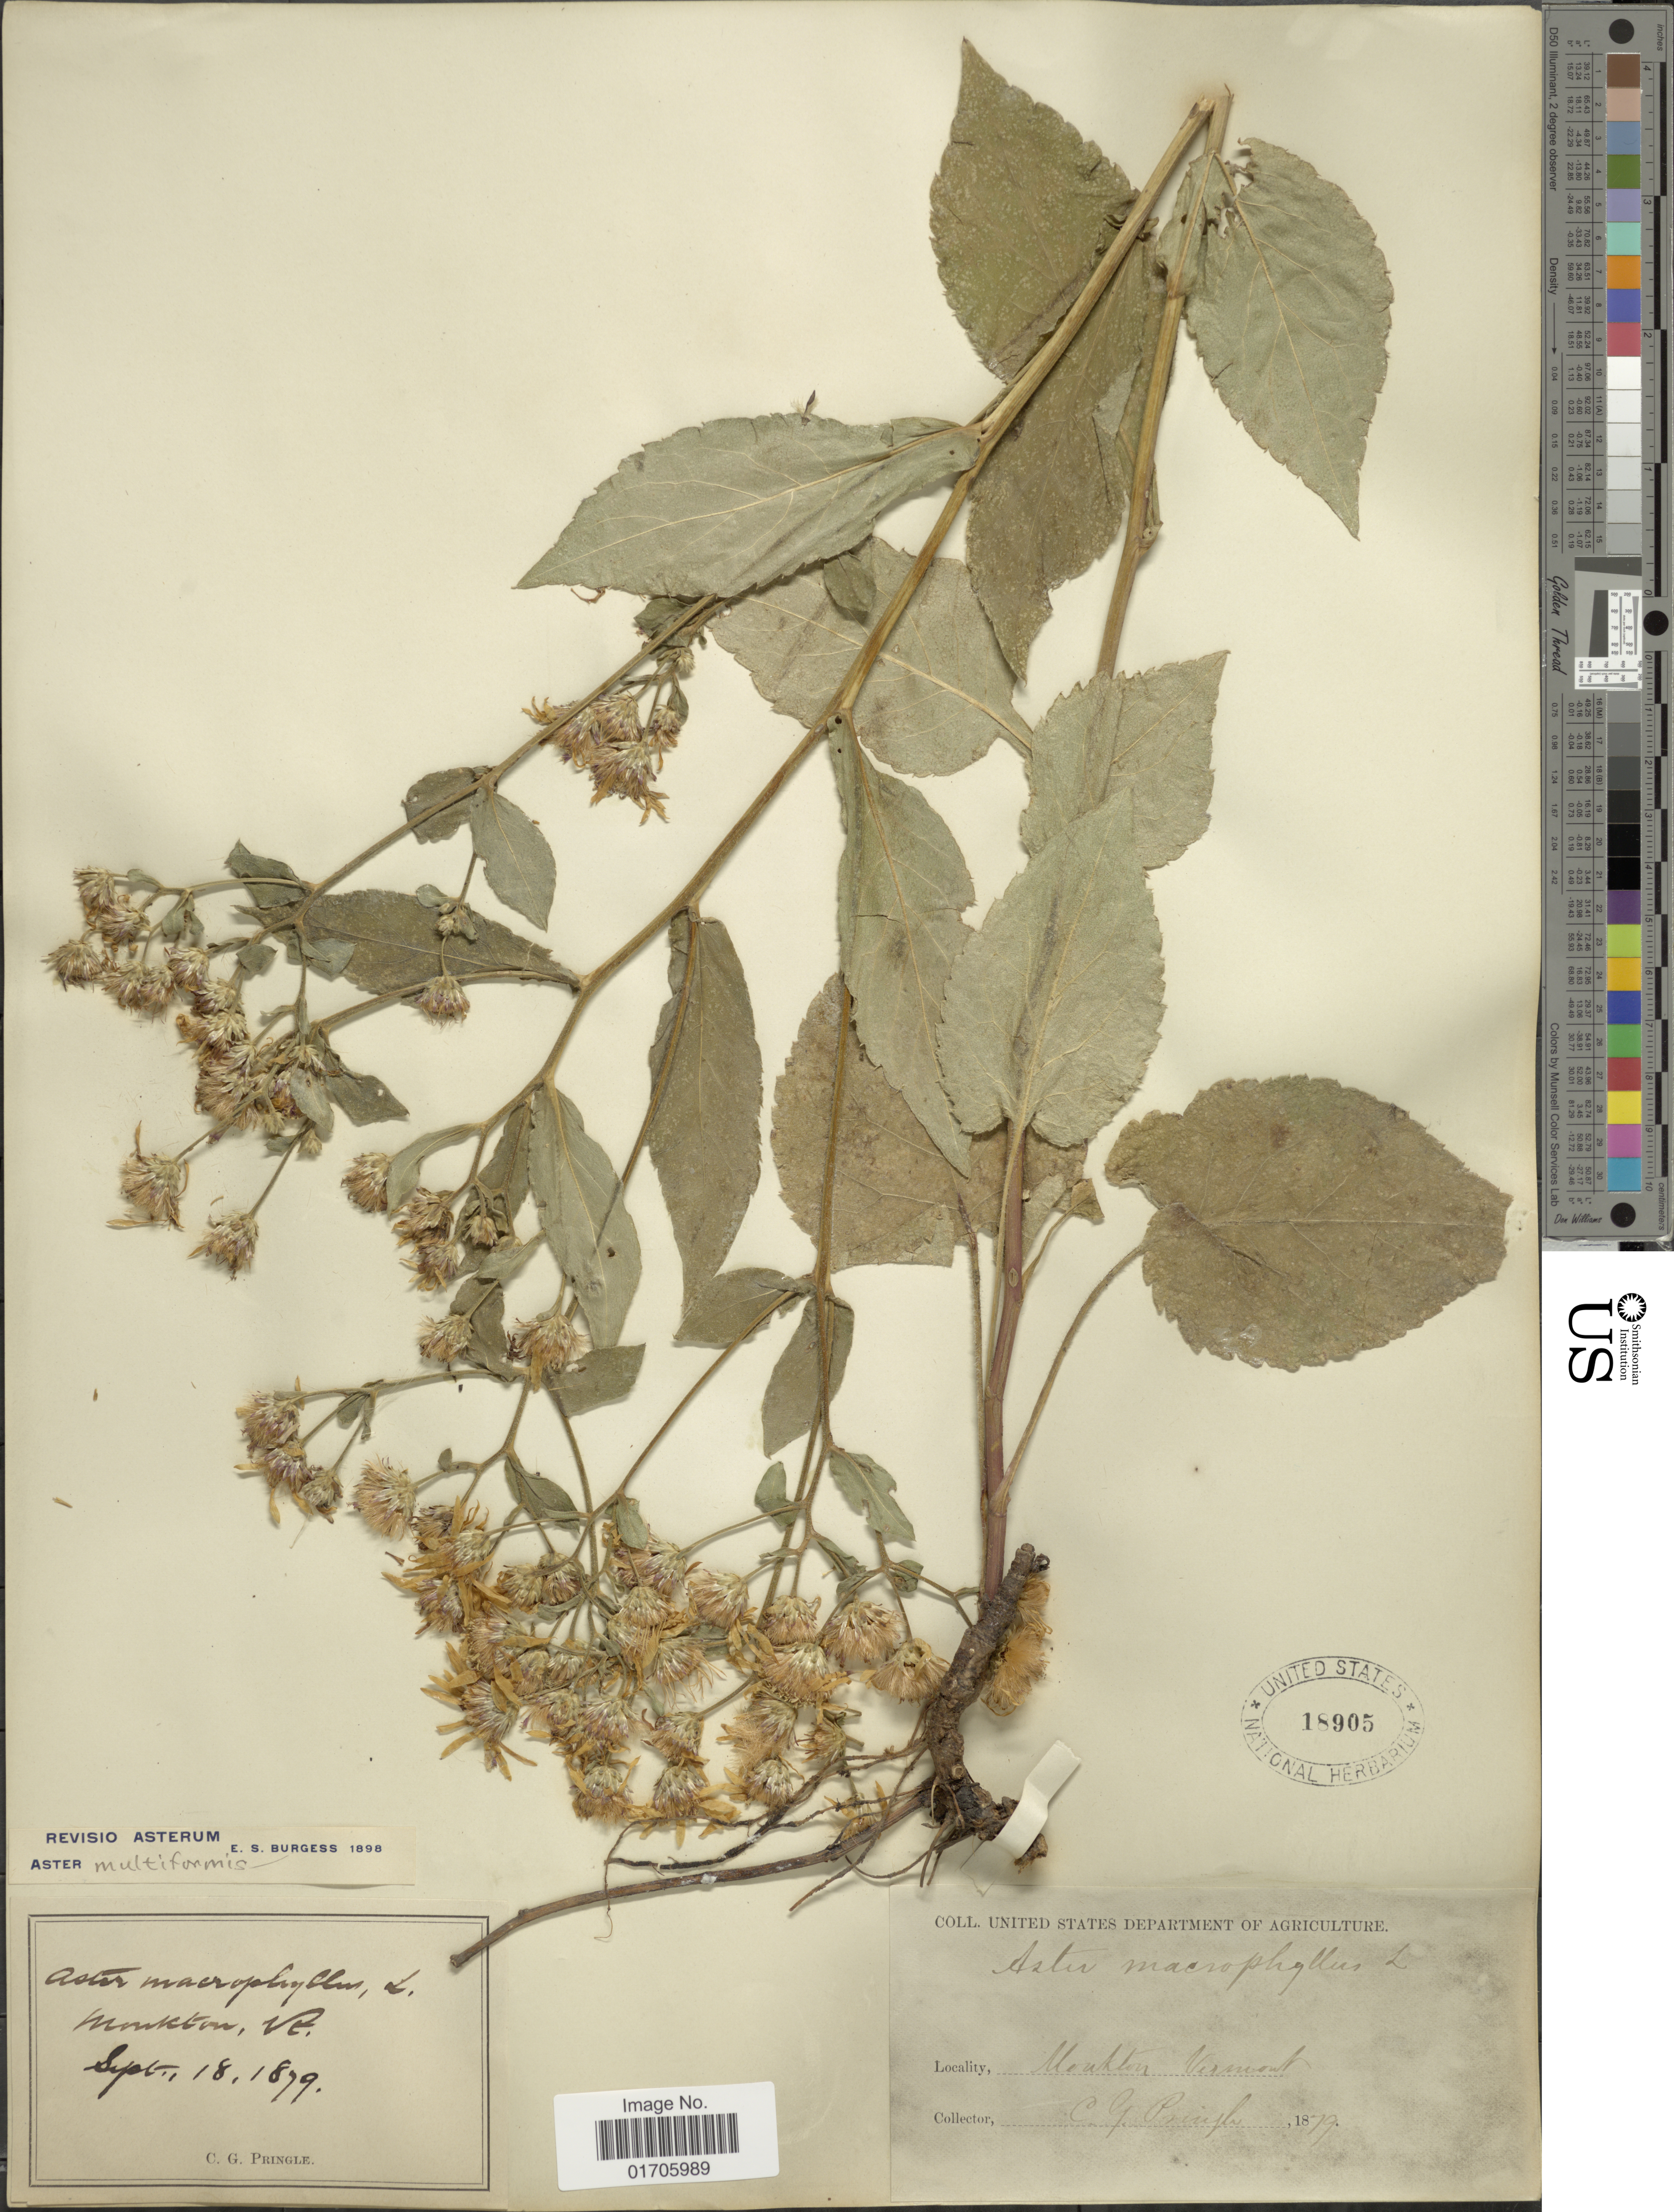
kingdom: Plantae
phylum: Tracheophyta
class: Magnoliopsida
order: Asterales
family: Asteraceae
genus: Eurybia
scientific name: Eurybia sp.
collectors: C. G. Pringle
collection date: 1879-09-18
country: United States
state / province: Vermont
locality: Monkton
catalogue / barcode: US 18905